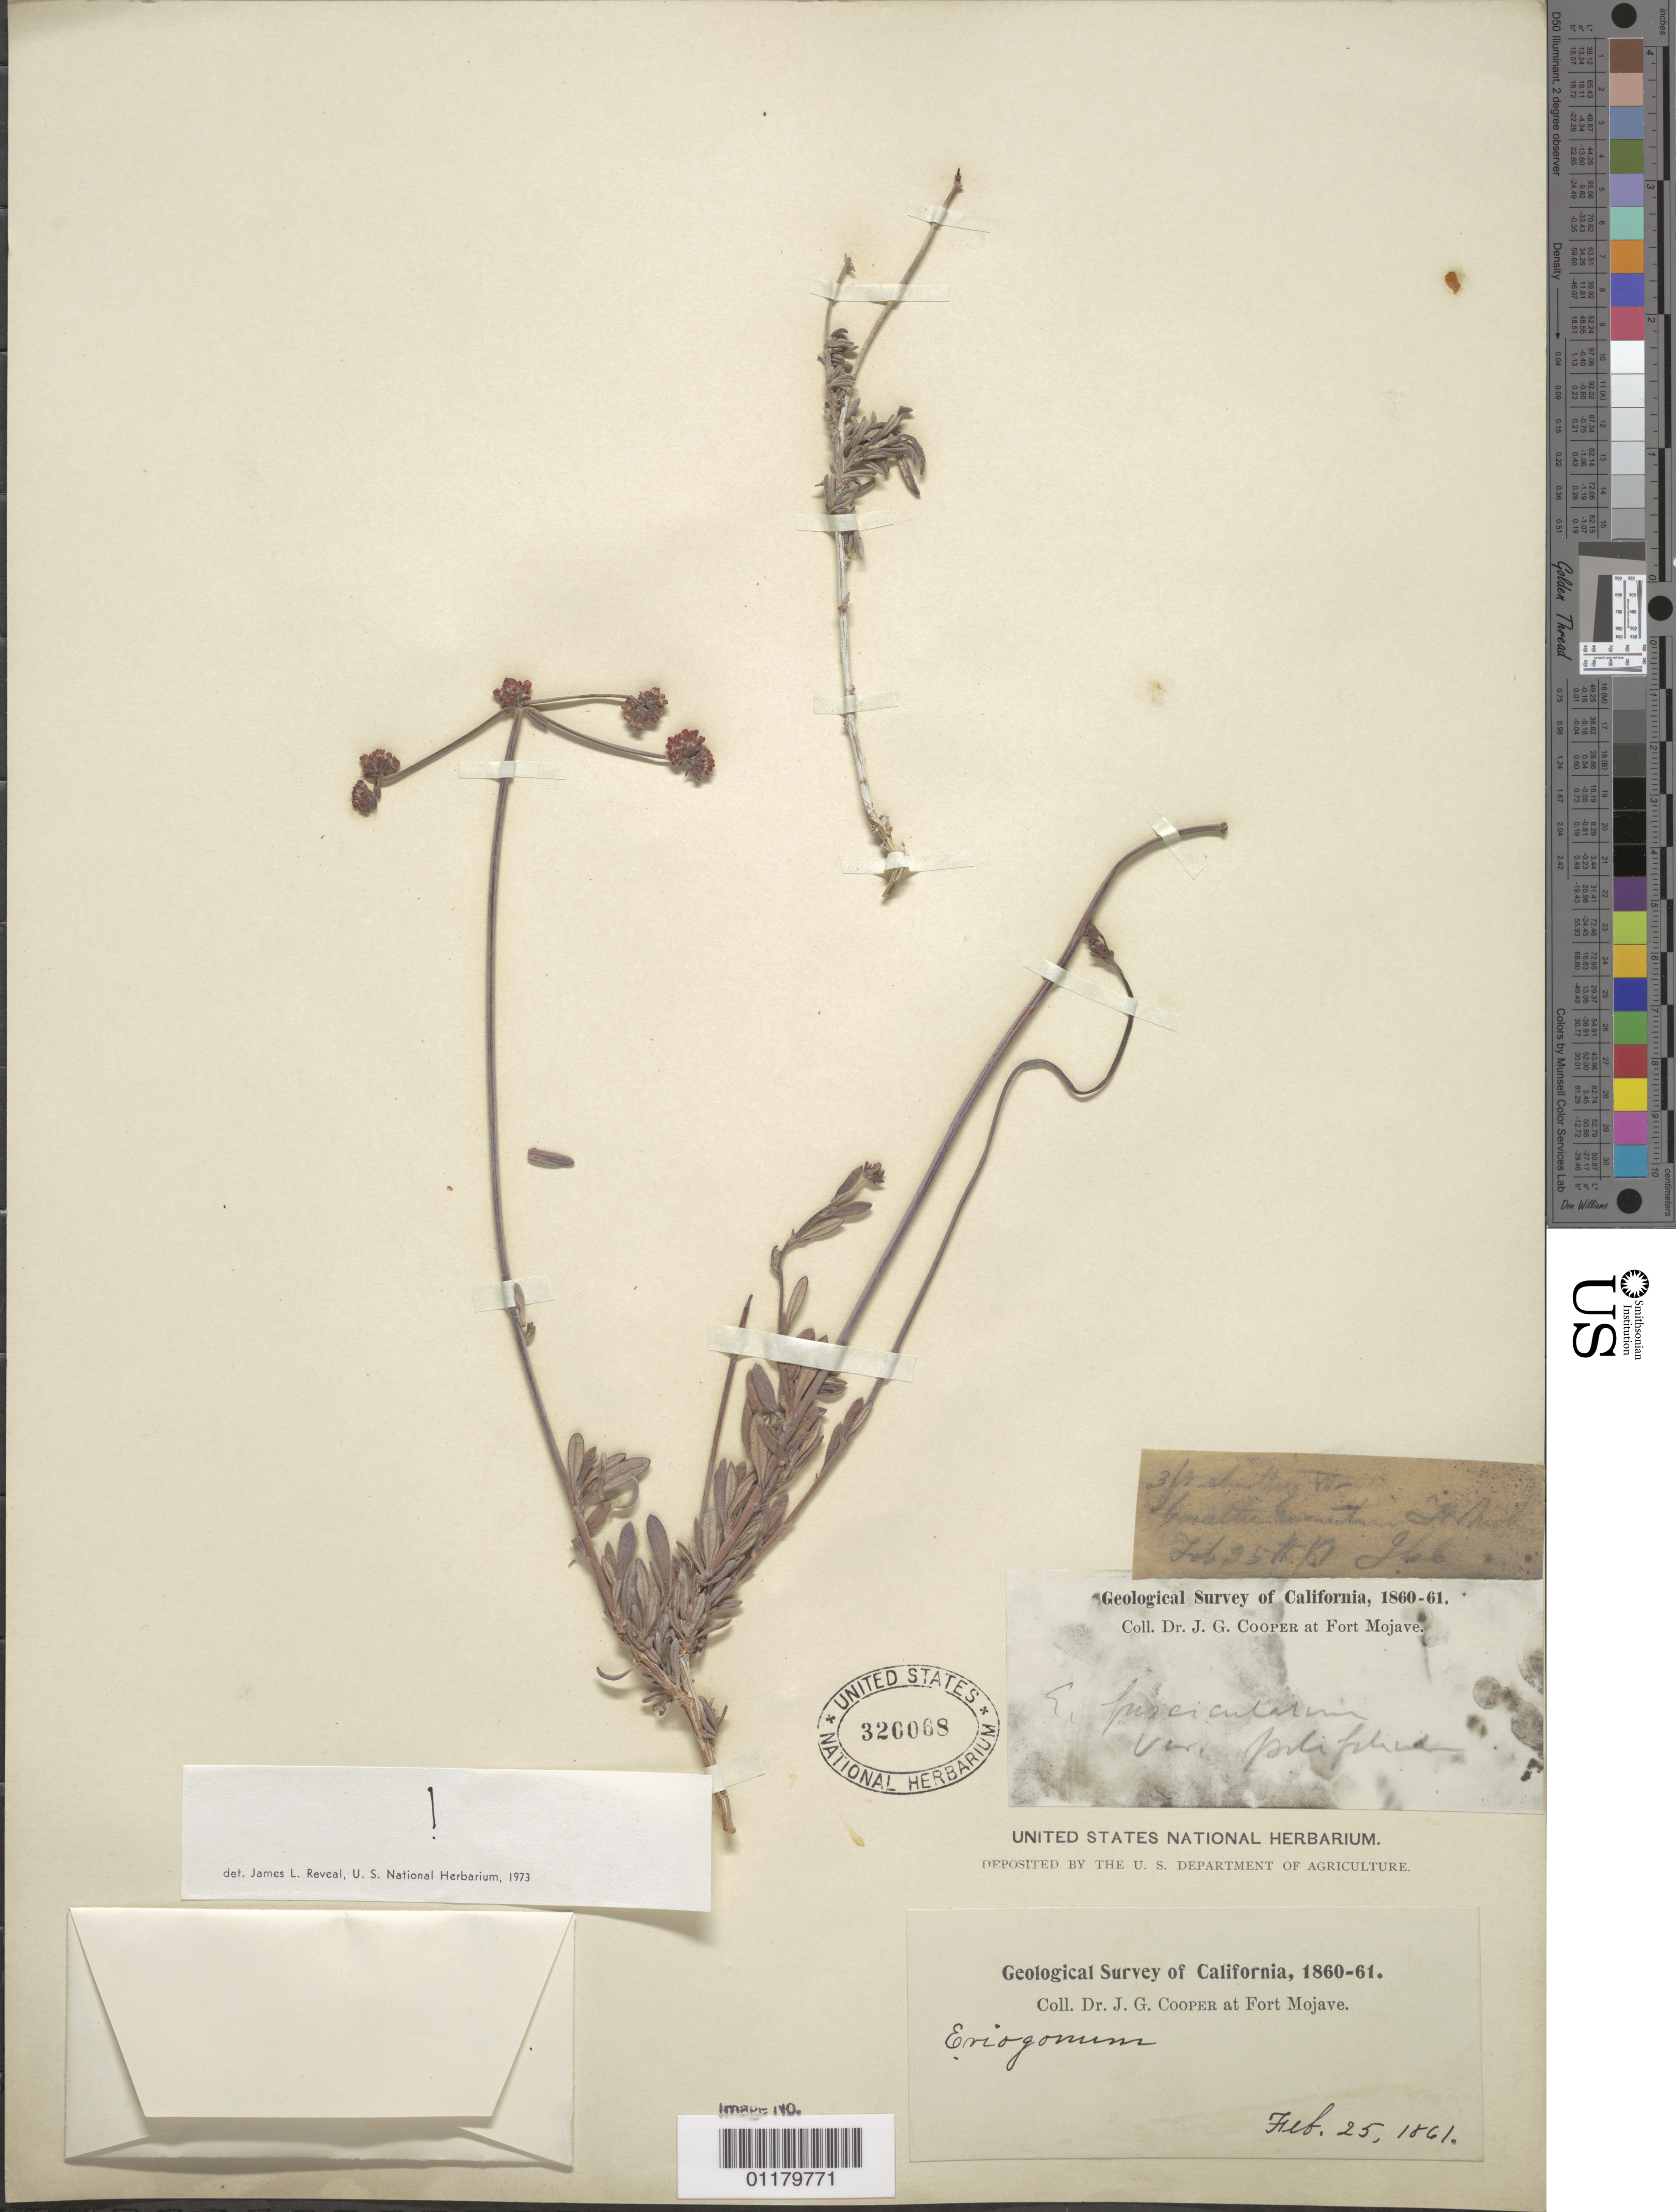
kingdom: Plantae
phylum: Tracheophyta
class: Magnoliopsida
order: Caryophyllales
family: Polygonaceae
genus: Eriogonum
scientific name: Eriogonum fasciculatum var. polifolium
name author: (Benth.) Torr. & A. Gray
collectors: J. G. Cooper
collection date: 1861-02-25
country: United States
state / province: California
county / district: San Bernardino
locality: at Fort Mojave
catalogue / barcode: US 320068